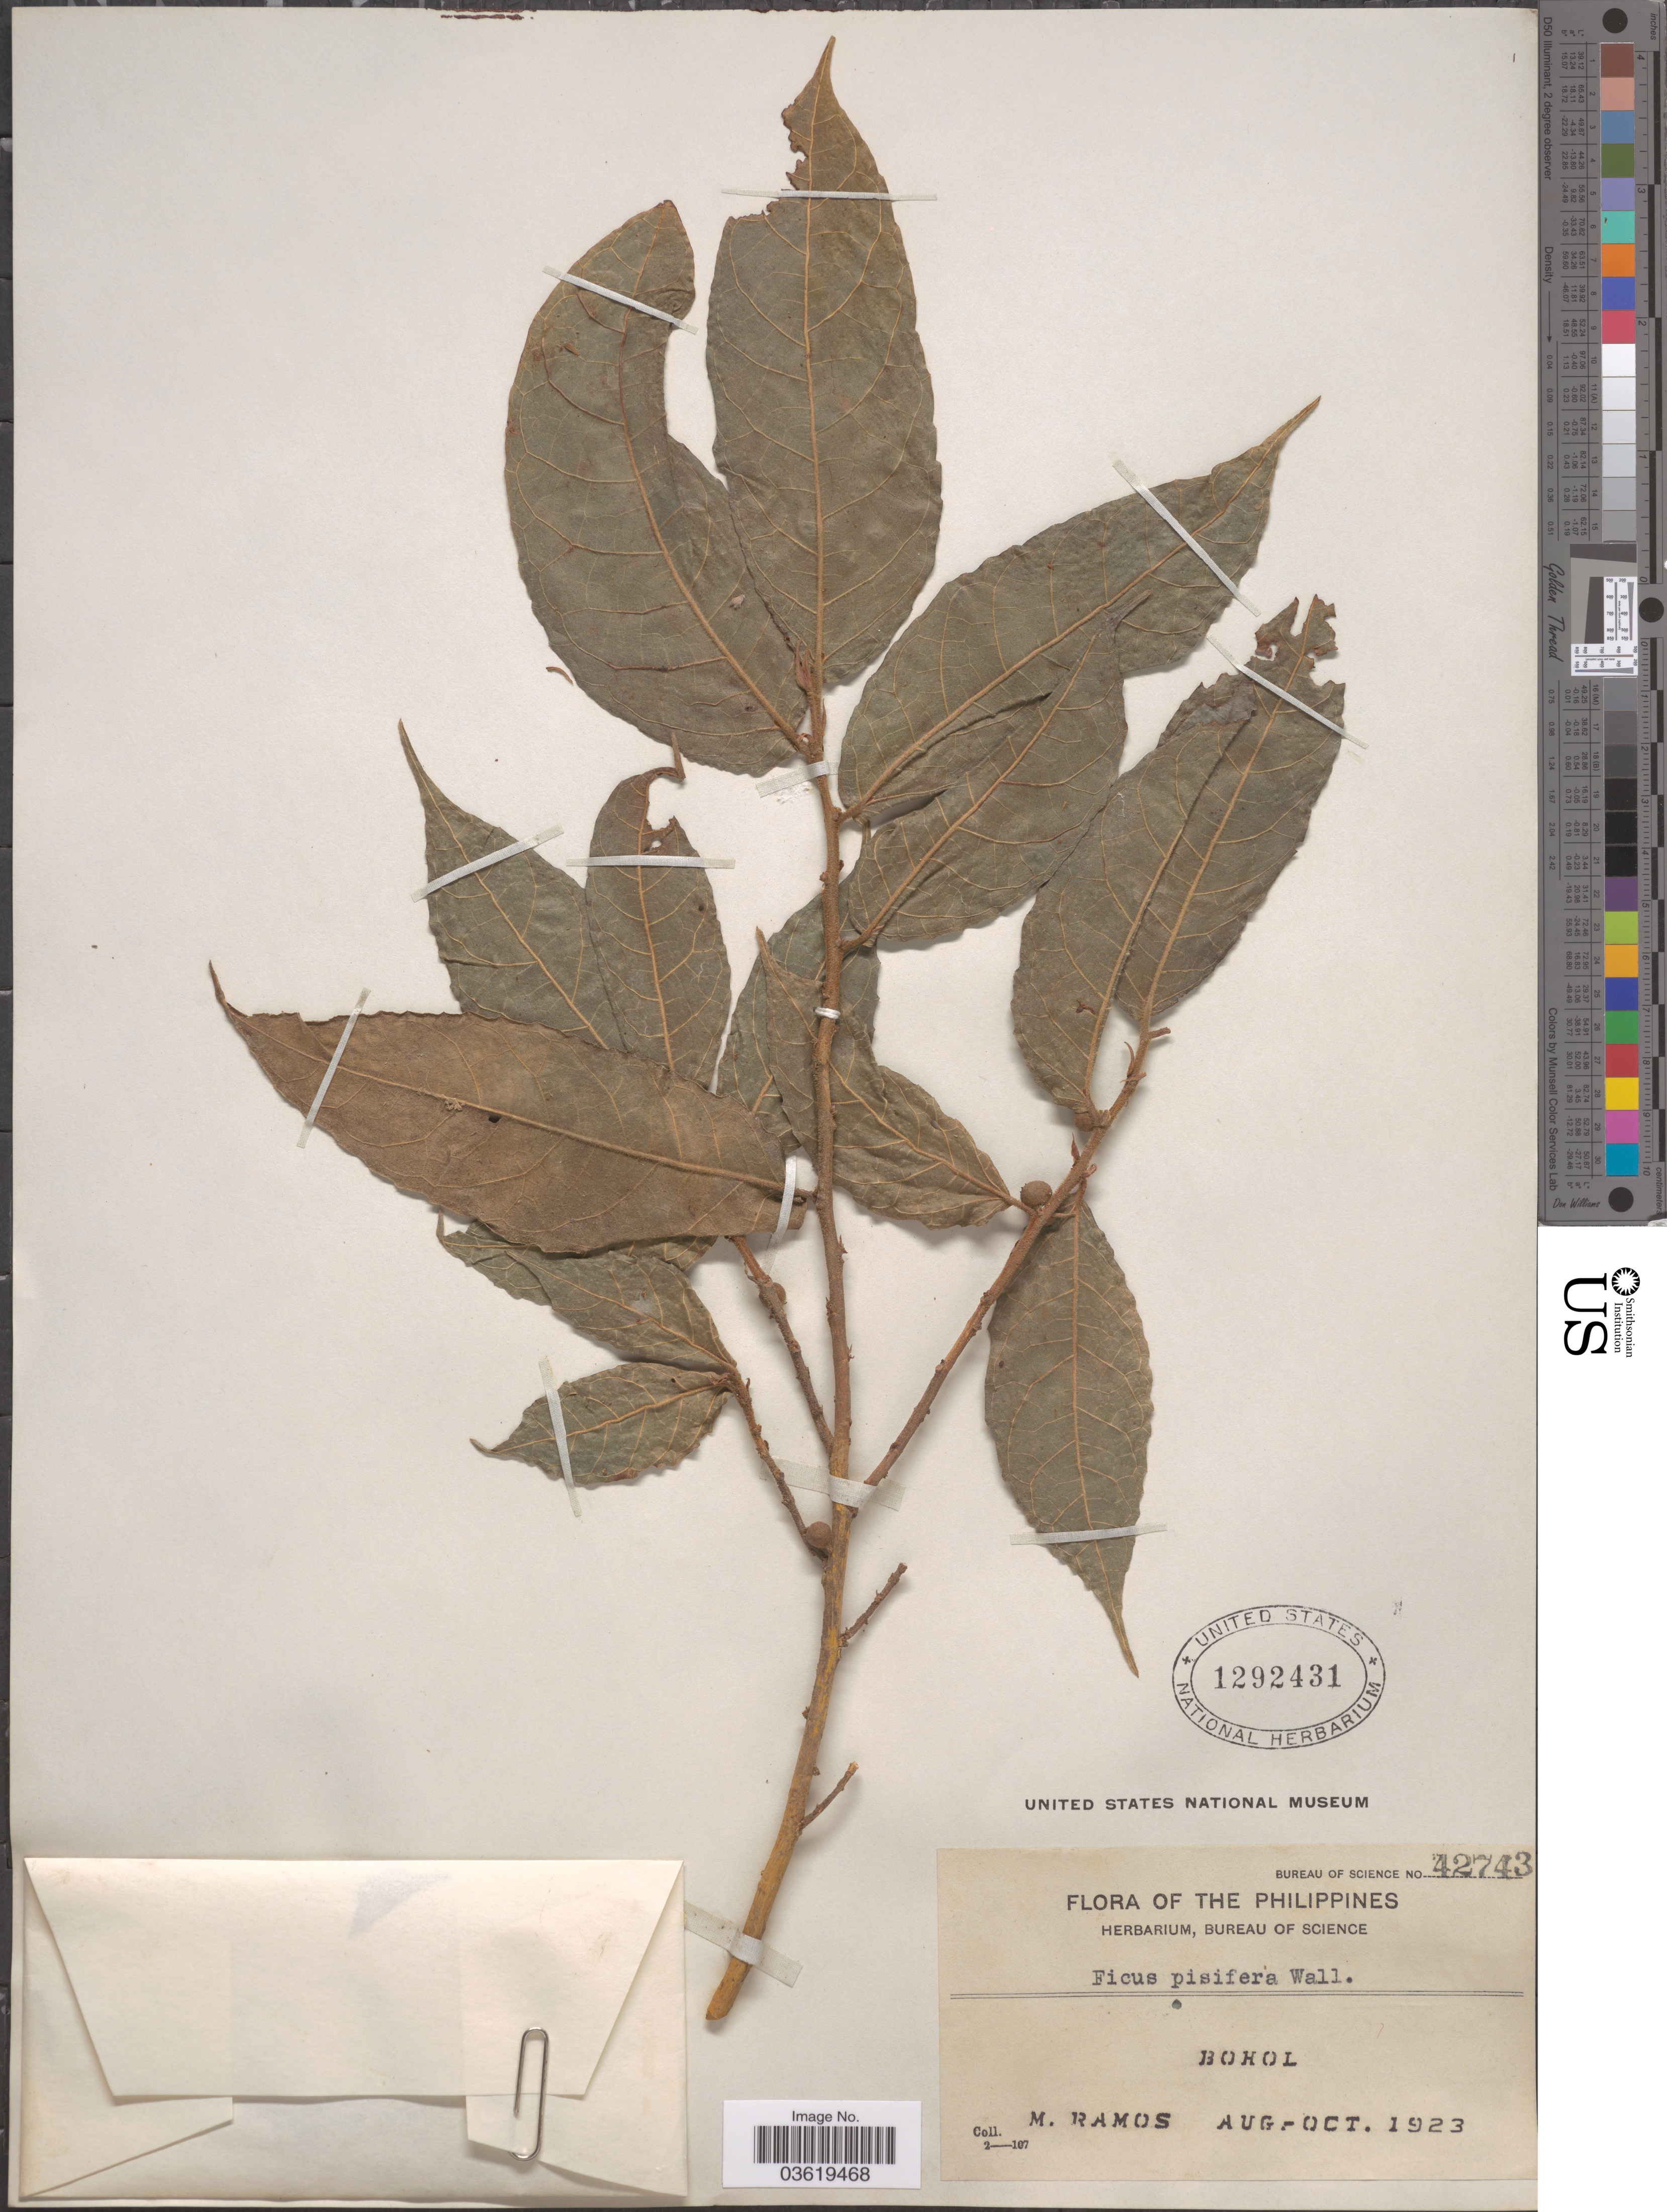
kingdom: Plantae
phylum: Tracheophyta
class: Magnoliopsida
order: Rosales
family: Moraceae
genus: Ficus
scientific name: Ficus pisifera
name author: Wall.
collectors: M. Ramos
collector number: Bureau of Science 42743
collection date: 1923-08/1923-10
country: Philippines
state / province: Central Visayas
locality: Bohol.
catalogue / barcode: US 1292431